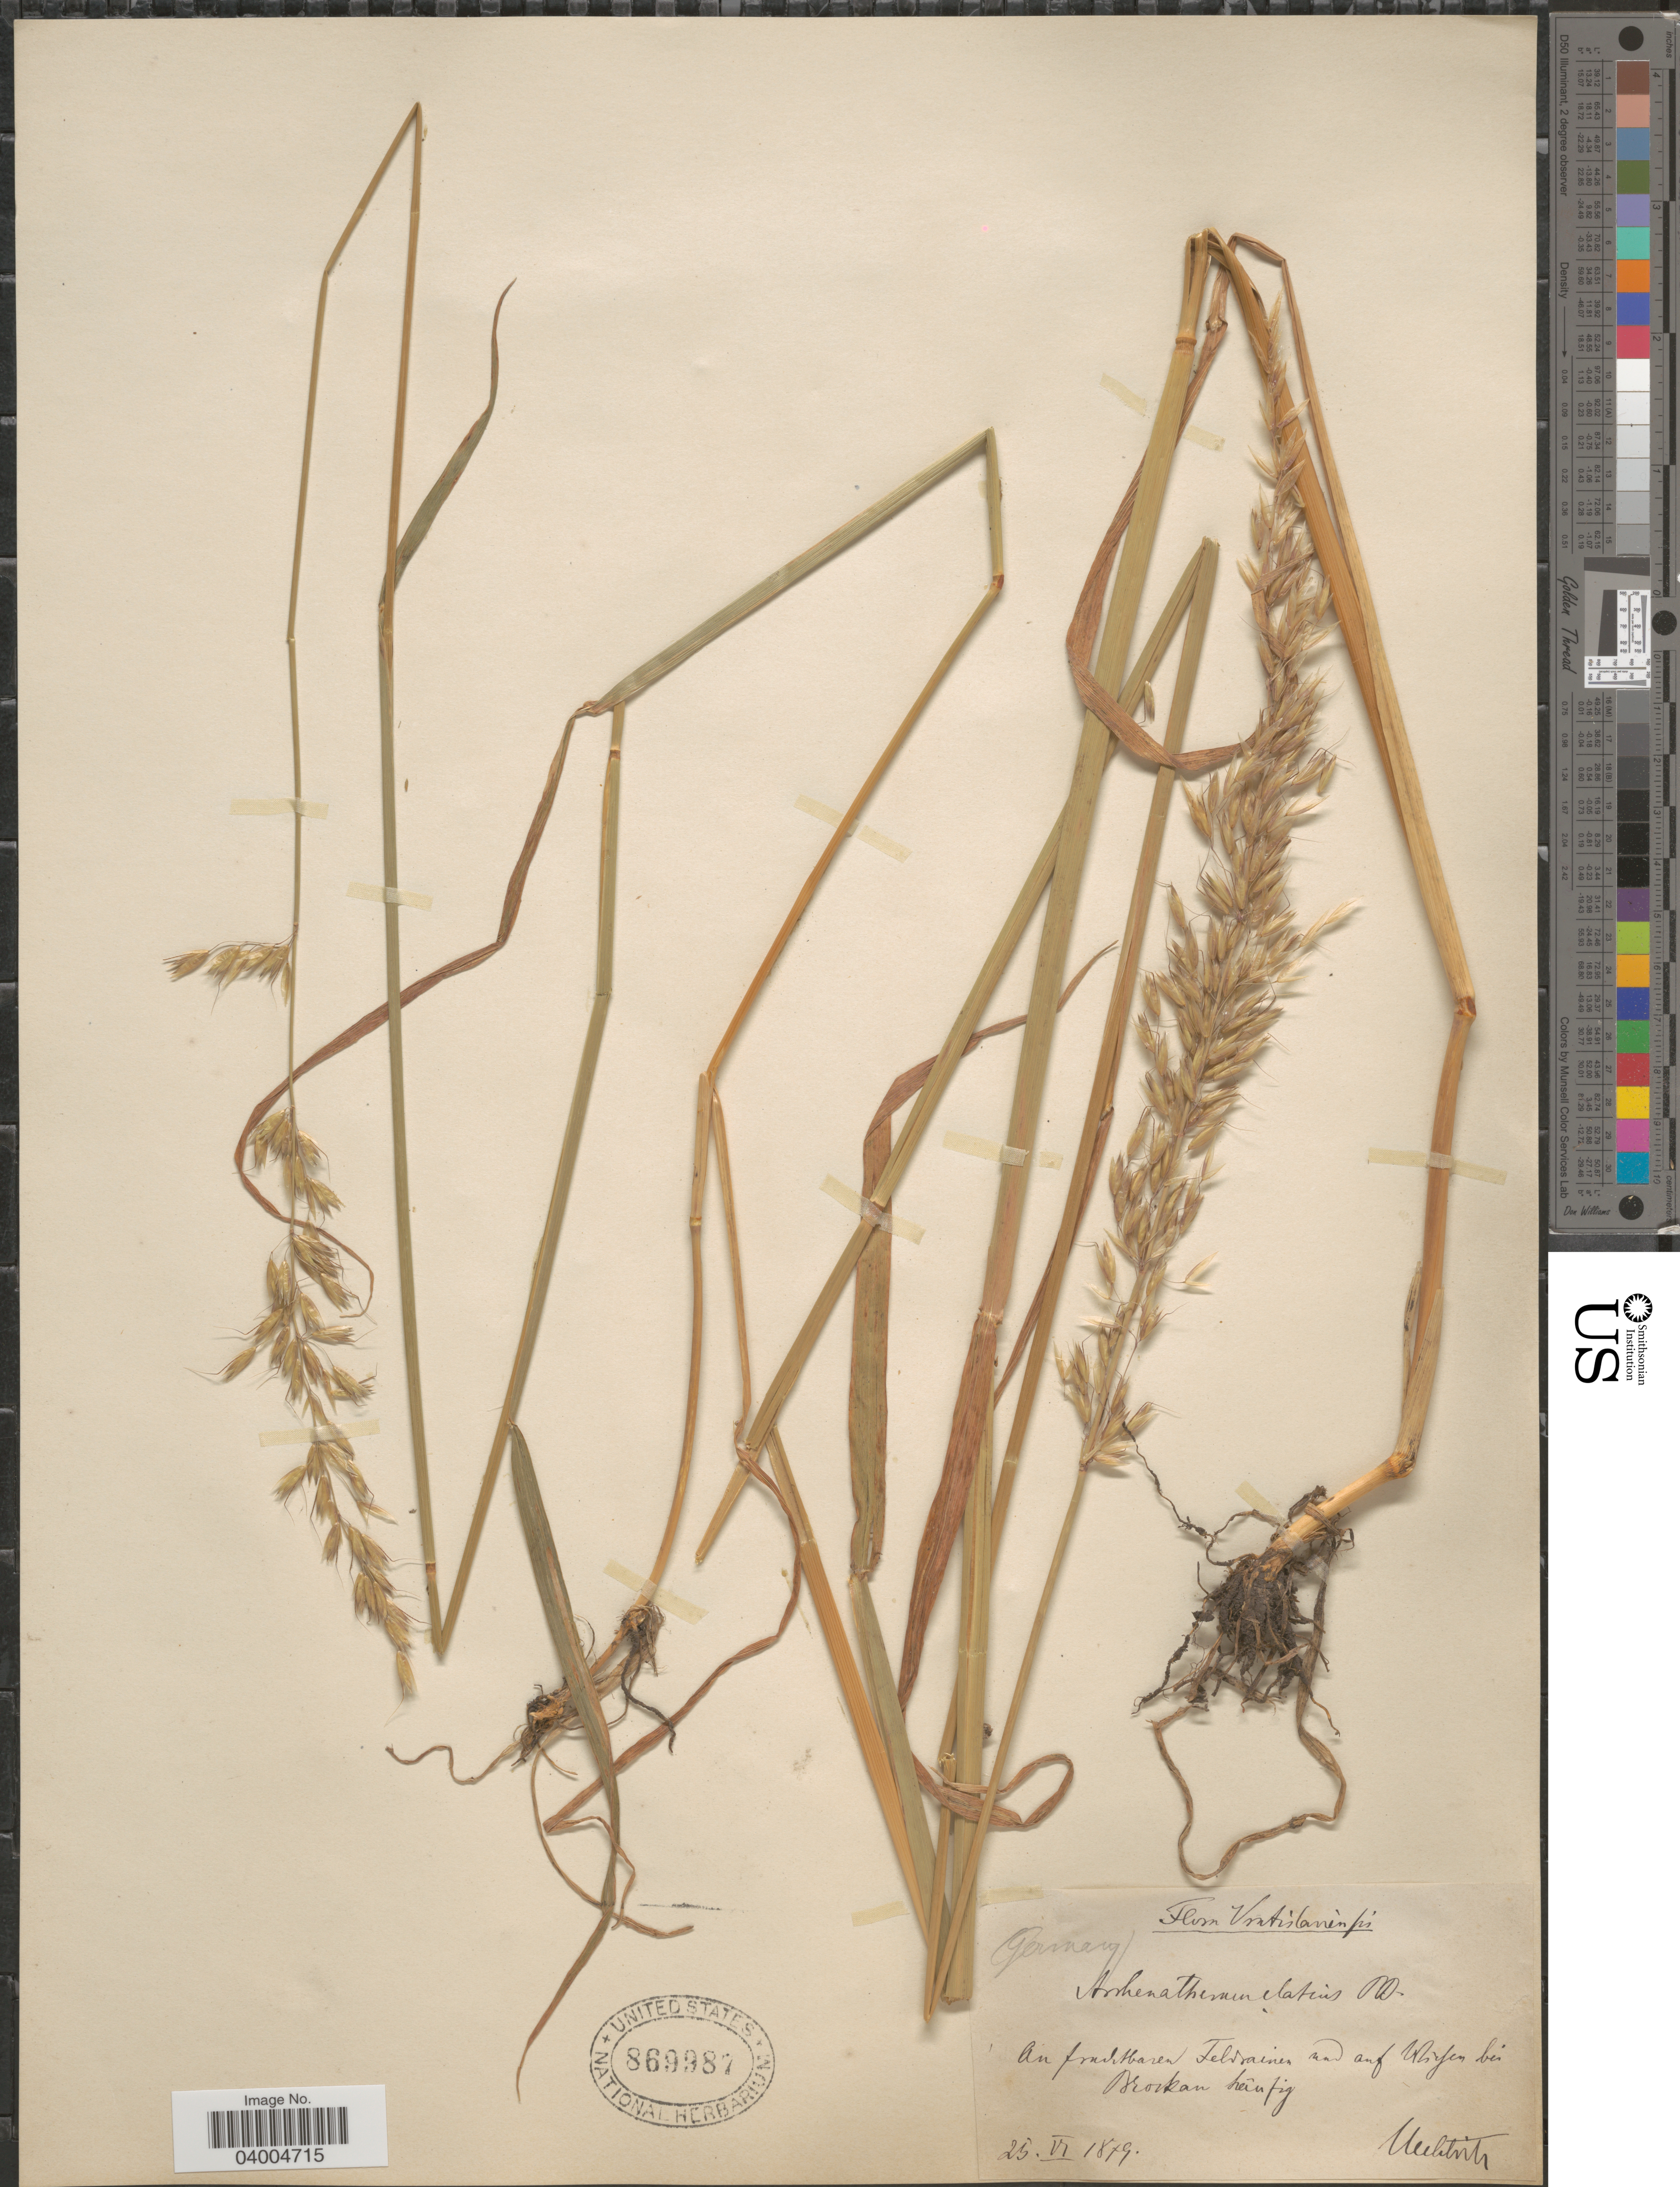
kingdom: Plantae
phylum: Tracheophyta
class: Liliopsida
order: Poales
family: Poaceae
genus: Arrhenatherum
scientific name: Arrhenatherum elatius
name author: (L.) J. Presl & C. Presl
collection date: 1879-06-25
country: Germany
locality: Vratislanensis. An frudtbaren Feldrainen und auf Wissen bei Brockan heinsig. [interpreted]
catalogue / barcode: US 869987